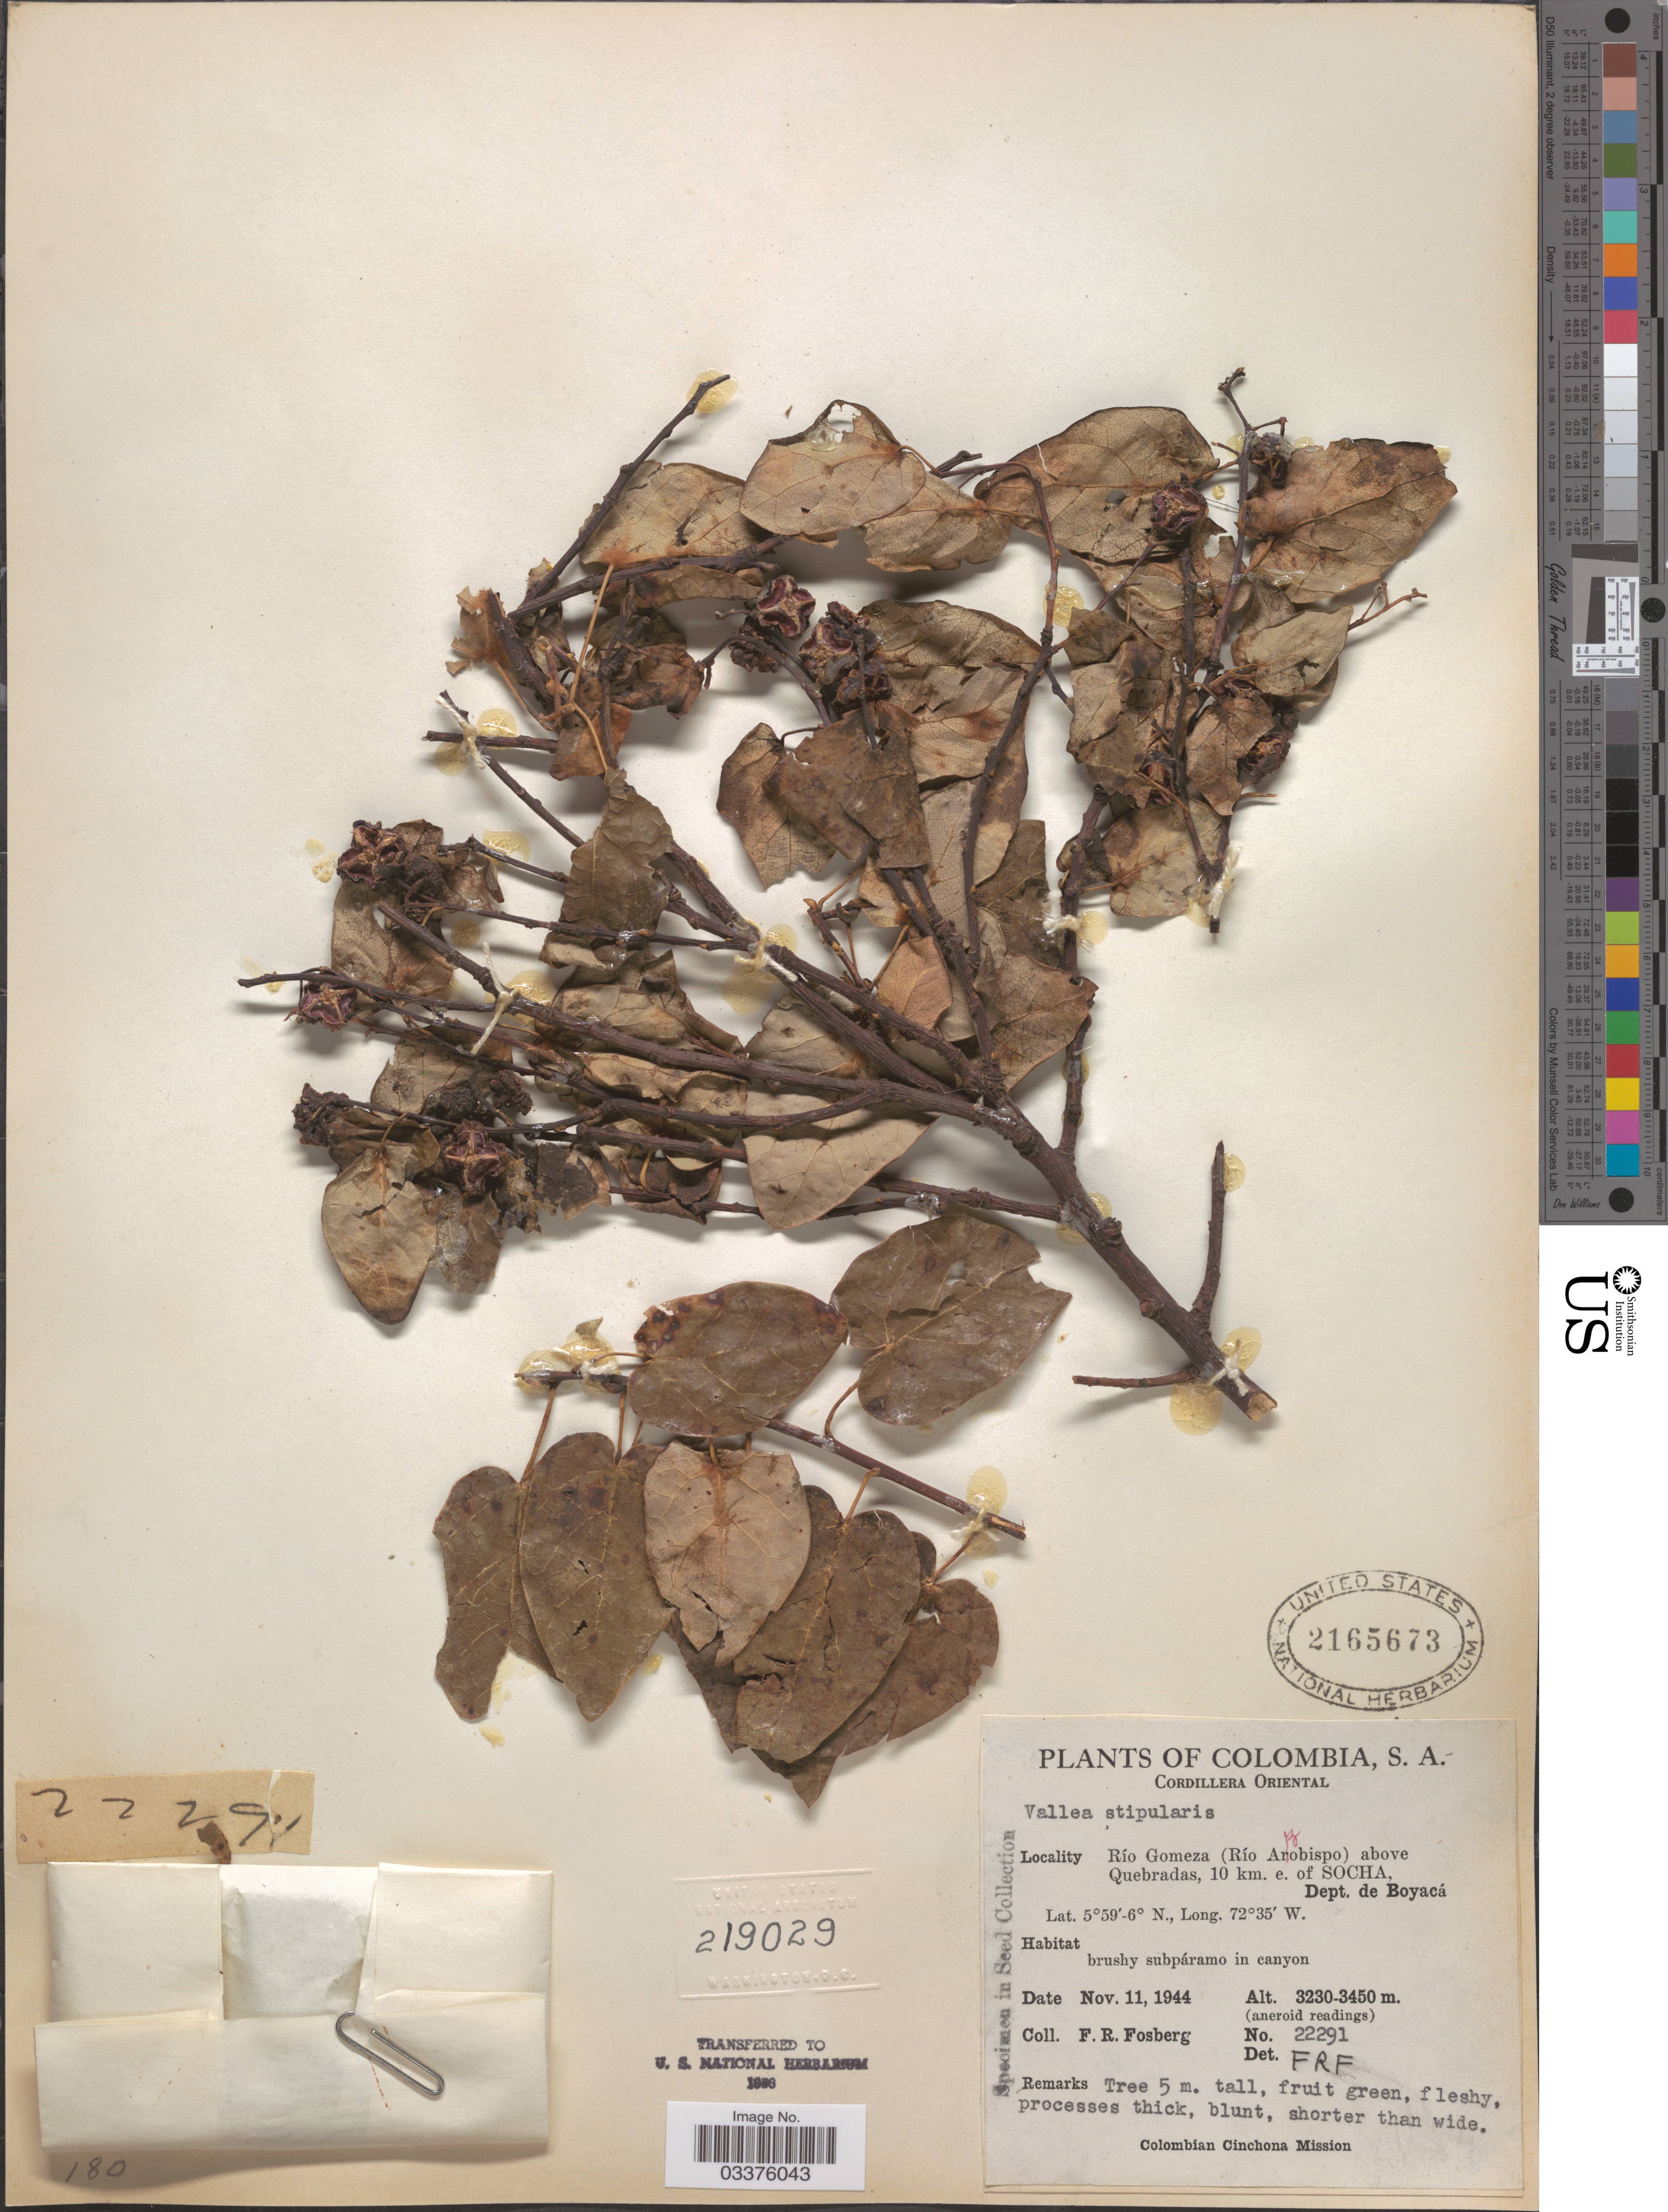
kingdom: Plantae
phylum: Tracheophyta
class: Magnoliopsida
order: Oxalidales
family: Elaeocarpaceae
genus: Vallea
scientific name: Vallea stipularis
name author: L. f.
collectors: F. R. Fosberg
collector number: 22291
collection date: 1944-11-11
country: Colombia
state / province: Boyacá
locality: Cordillera Oriental. Río Gomeza (Río Arzobispo) above Quebradas, 10 km. e. of Socha, Dept. de Boyacá.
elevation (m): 3230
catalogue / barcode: US 2165673